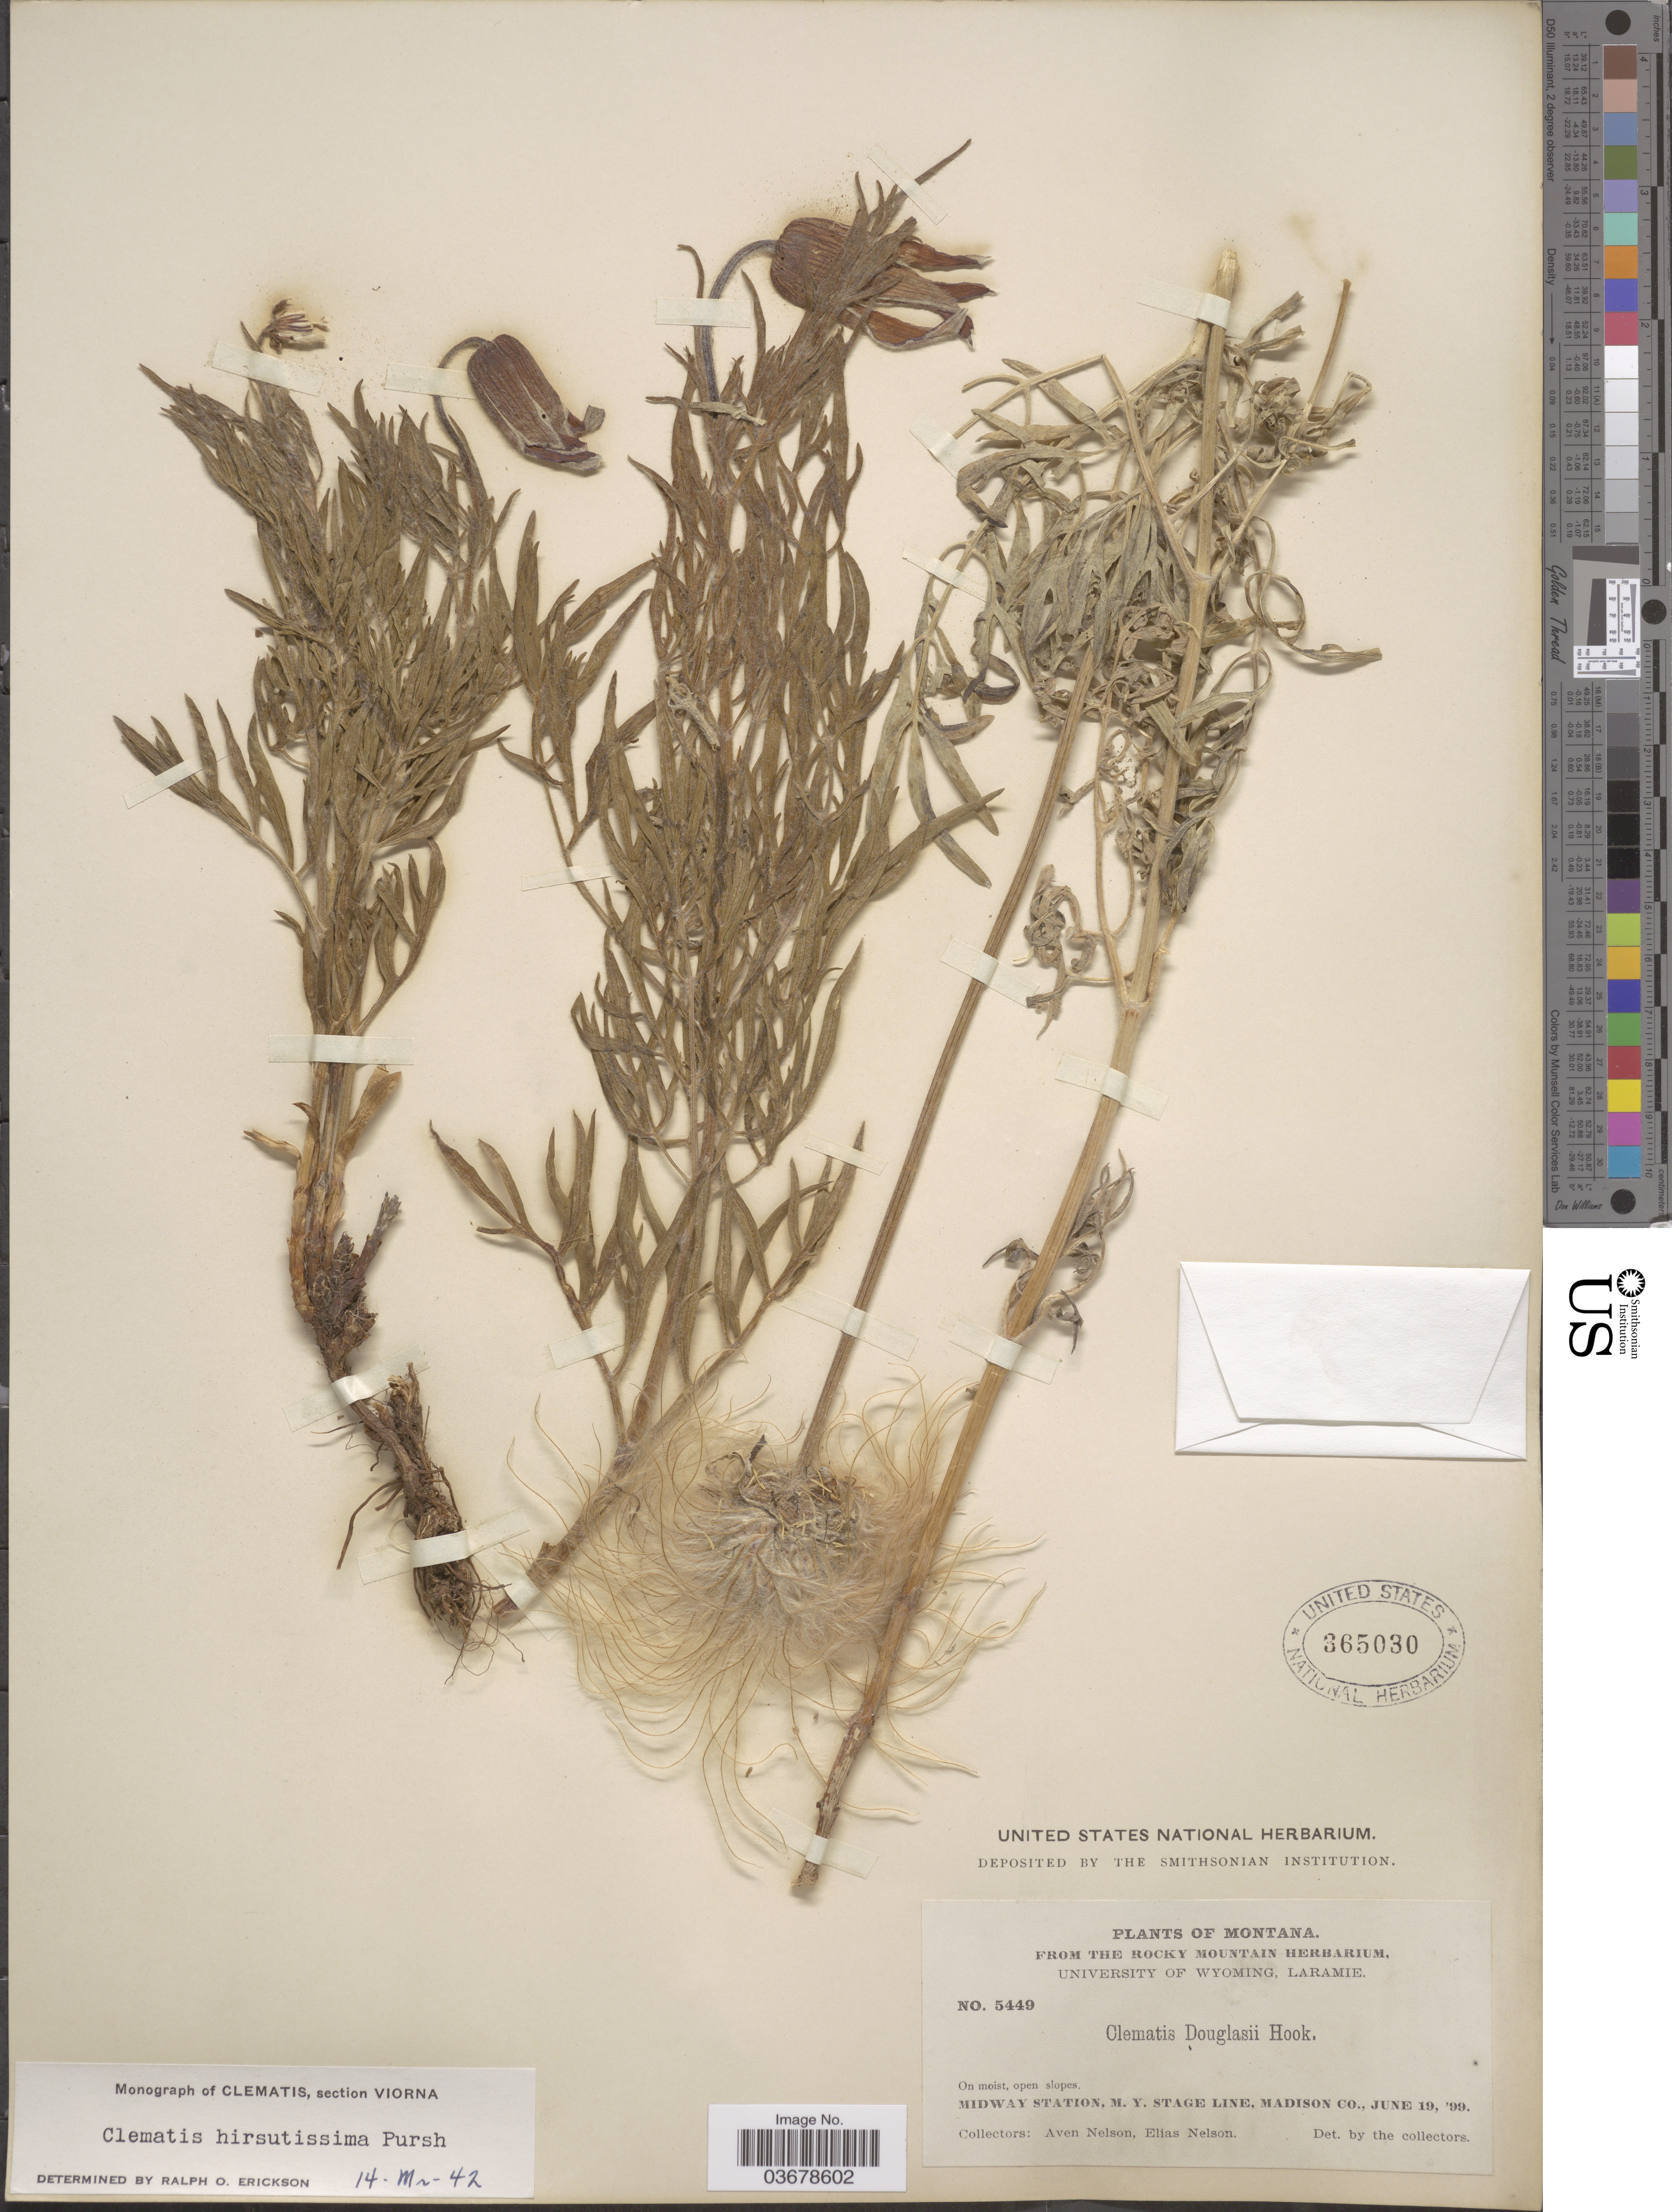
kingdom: Plantae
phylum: Tracheophyta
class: Magnoliopsida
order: Ranunculales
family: Ranunculaceae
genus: Clematis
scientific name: Clematis viorna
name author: L.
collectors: A. Nelson & E. Nelson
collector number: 5449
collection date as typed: Transcribed d/m/y: 19/6/99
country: United States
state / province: Montana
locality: Midway Station, M. Y. Stage Line, Madison Co.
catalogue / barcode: US 365030